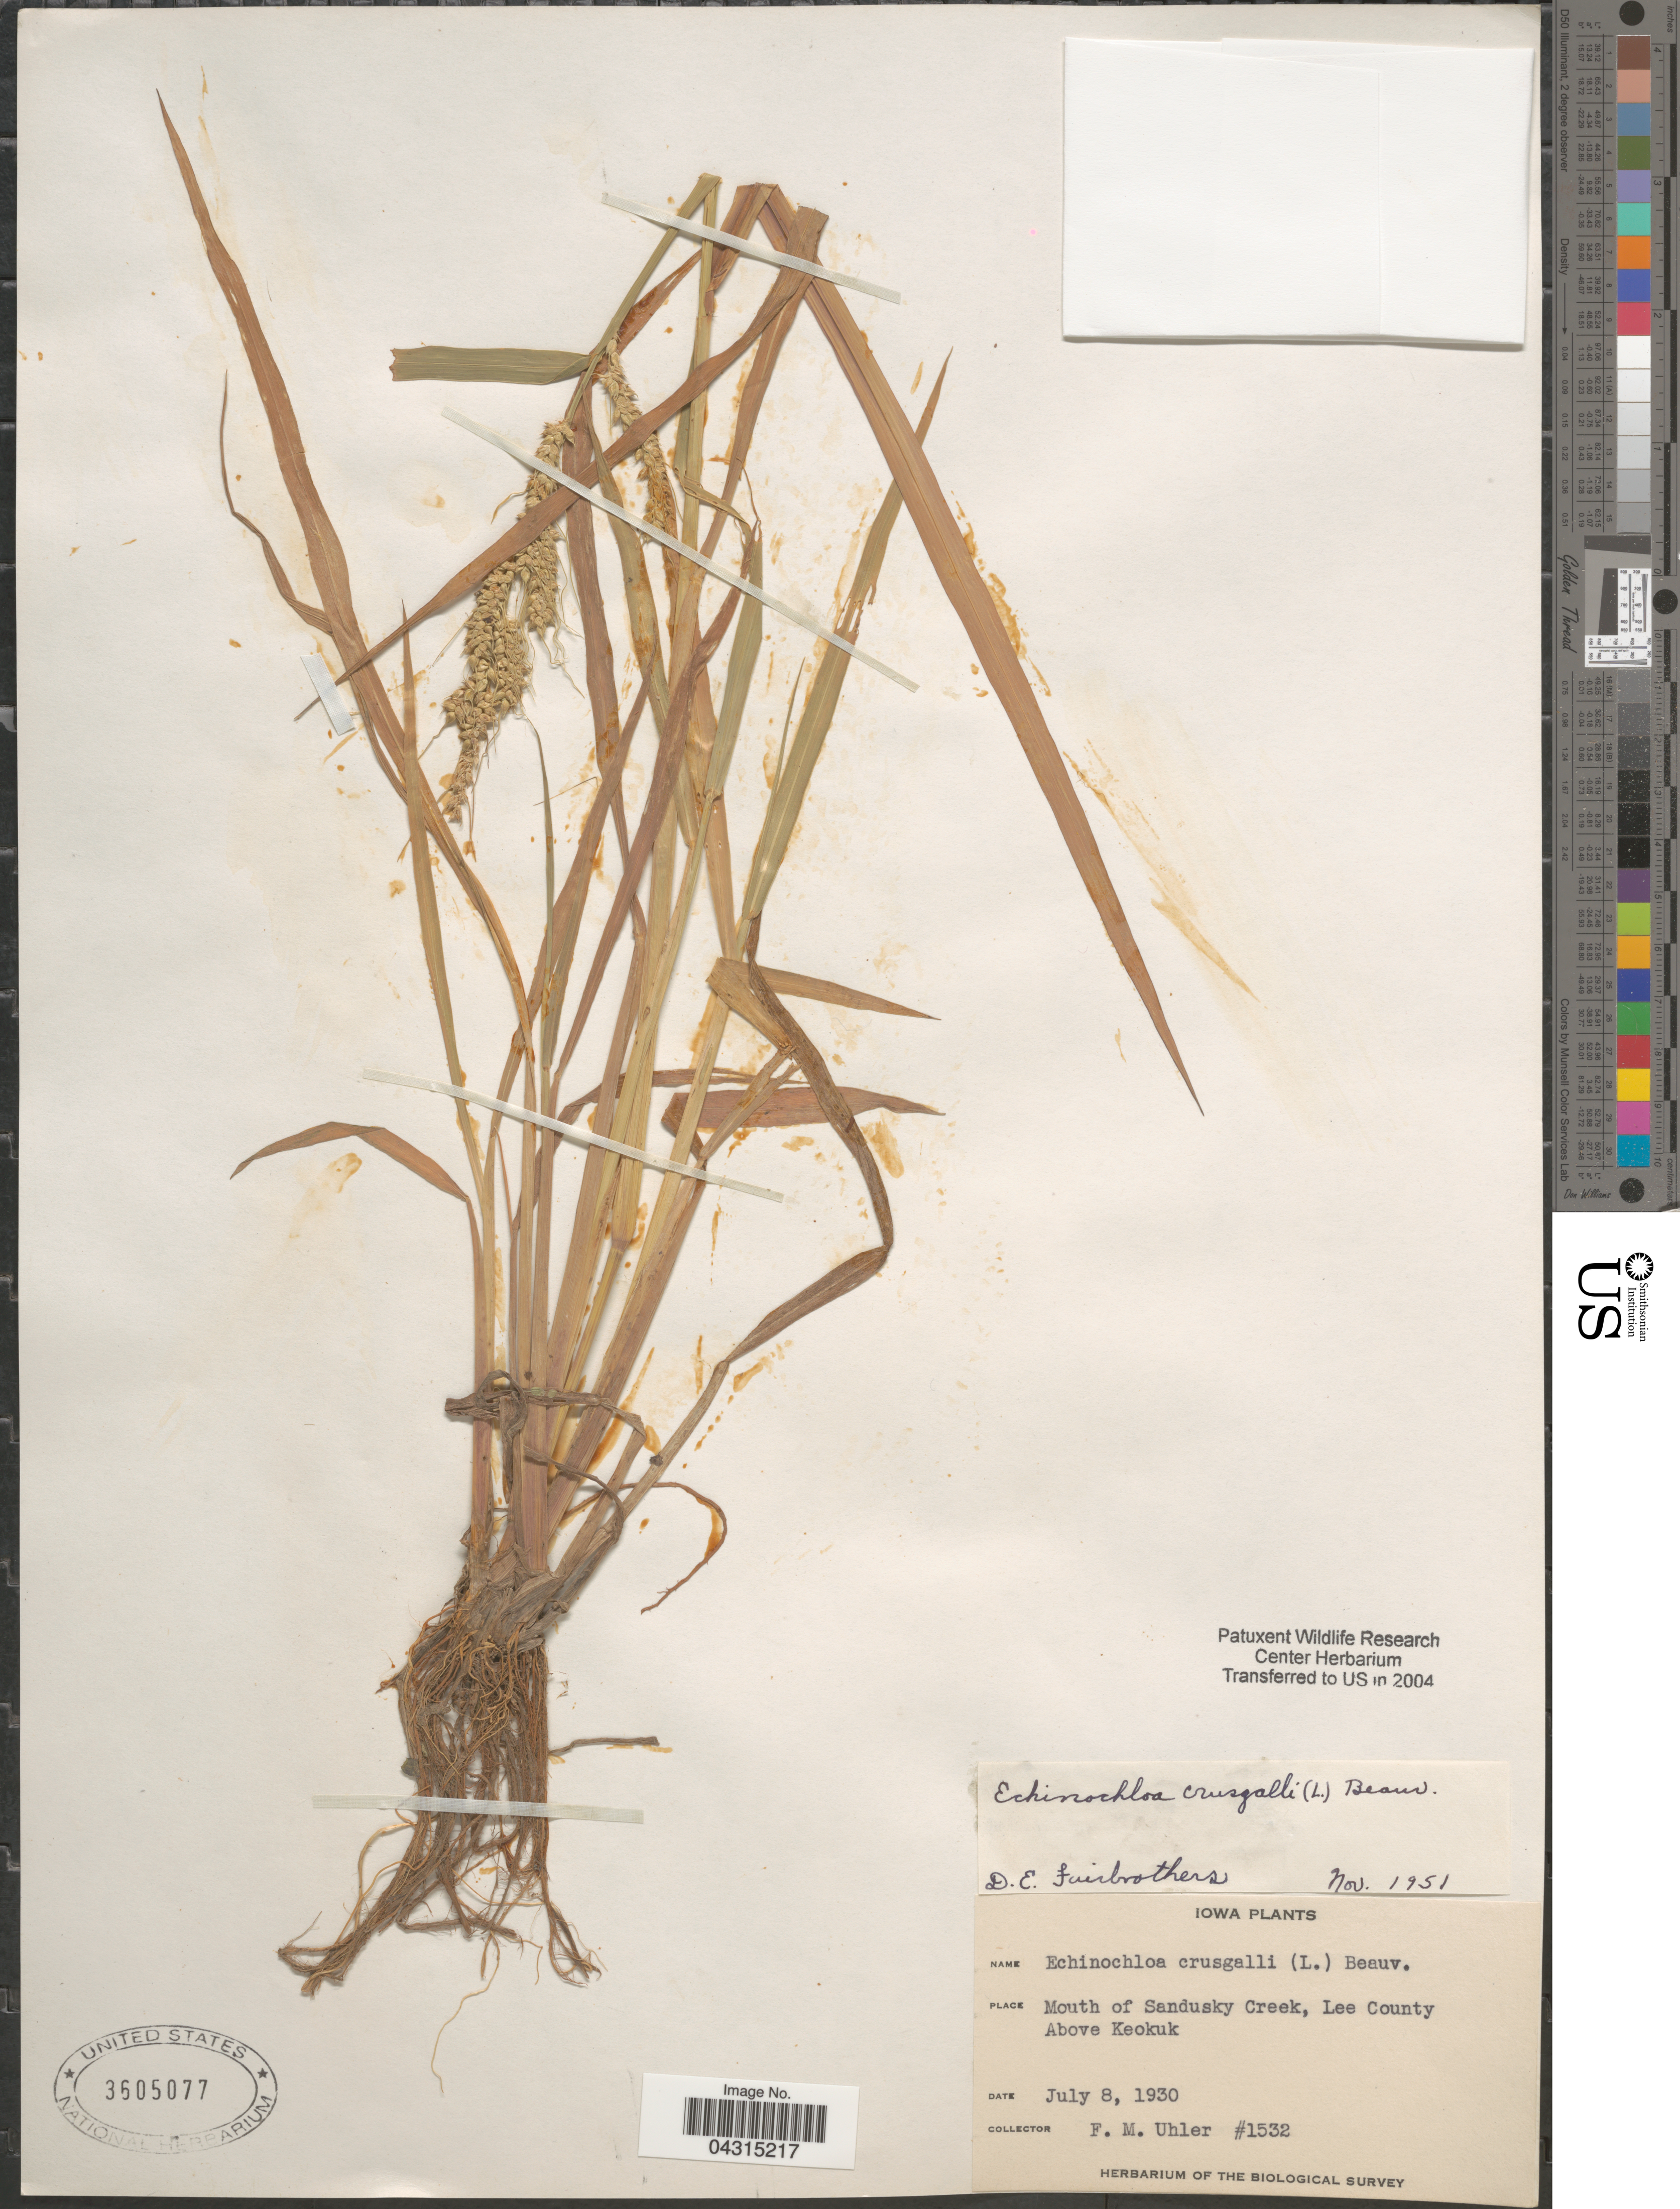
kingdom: Plantae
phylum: Tracheophyta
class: Liliopsida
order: Poales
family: Poaceae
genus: Echinochloa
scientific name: Echinochloa crus-galli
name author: (L.) P. Beauv.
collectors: F. M. Uhler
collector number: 1532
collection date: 1930-07-08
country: United States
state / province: Iowa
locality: Mouth of Sandusky Creek, Lee County. Above Keokuk. The Biological Survey.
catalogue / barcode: US 3605077